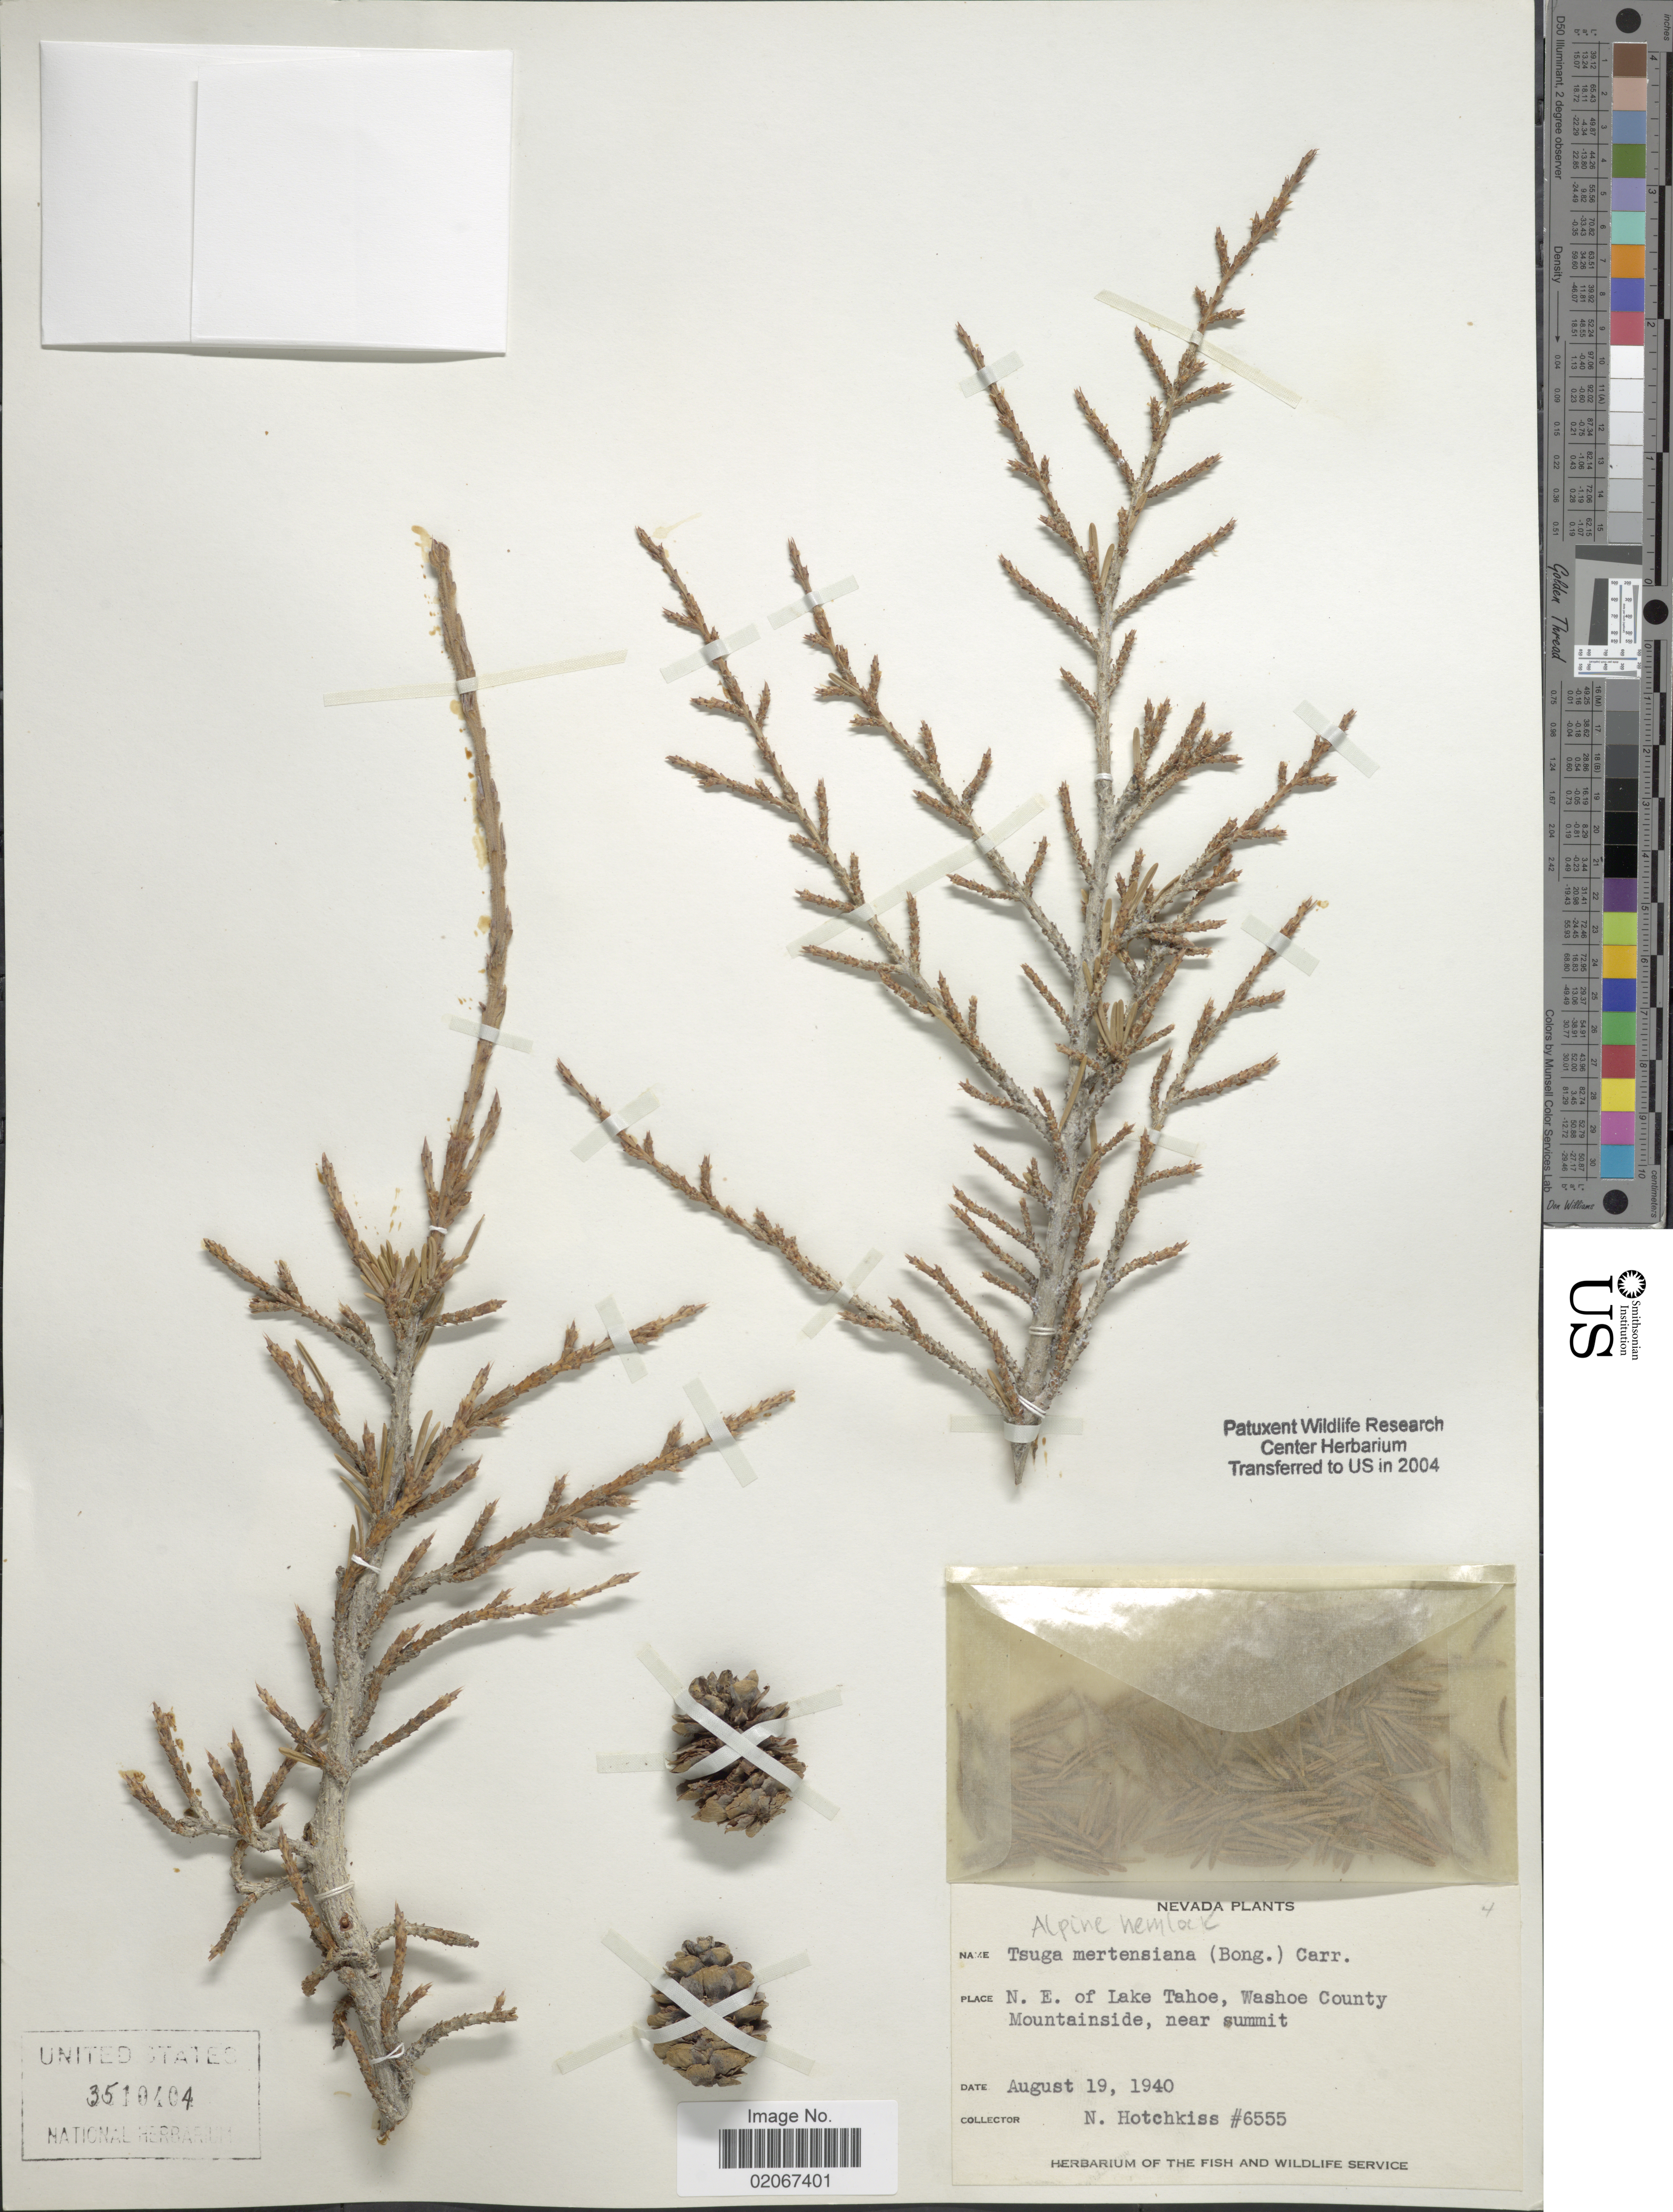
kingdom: Plantae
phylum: Tracheophyta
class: Pinopsida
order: Pinales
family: Pinaceae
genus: Tsuga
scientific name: Tsuga mertensiana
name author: (Bong.) Carrière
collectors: N. Hotchkiss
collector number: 6555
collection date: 1940-08-19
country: United States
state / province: Nevada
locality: N.E. of Lake Tahoe, Washoe County Mountainside, near summit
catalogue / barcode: US 3510404